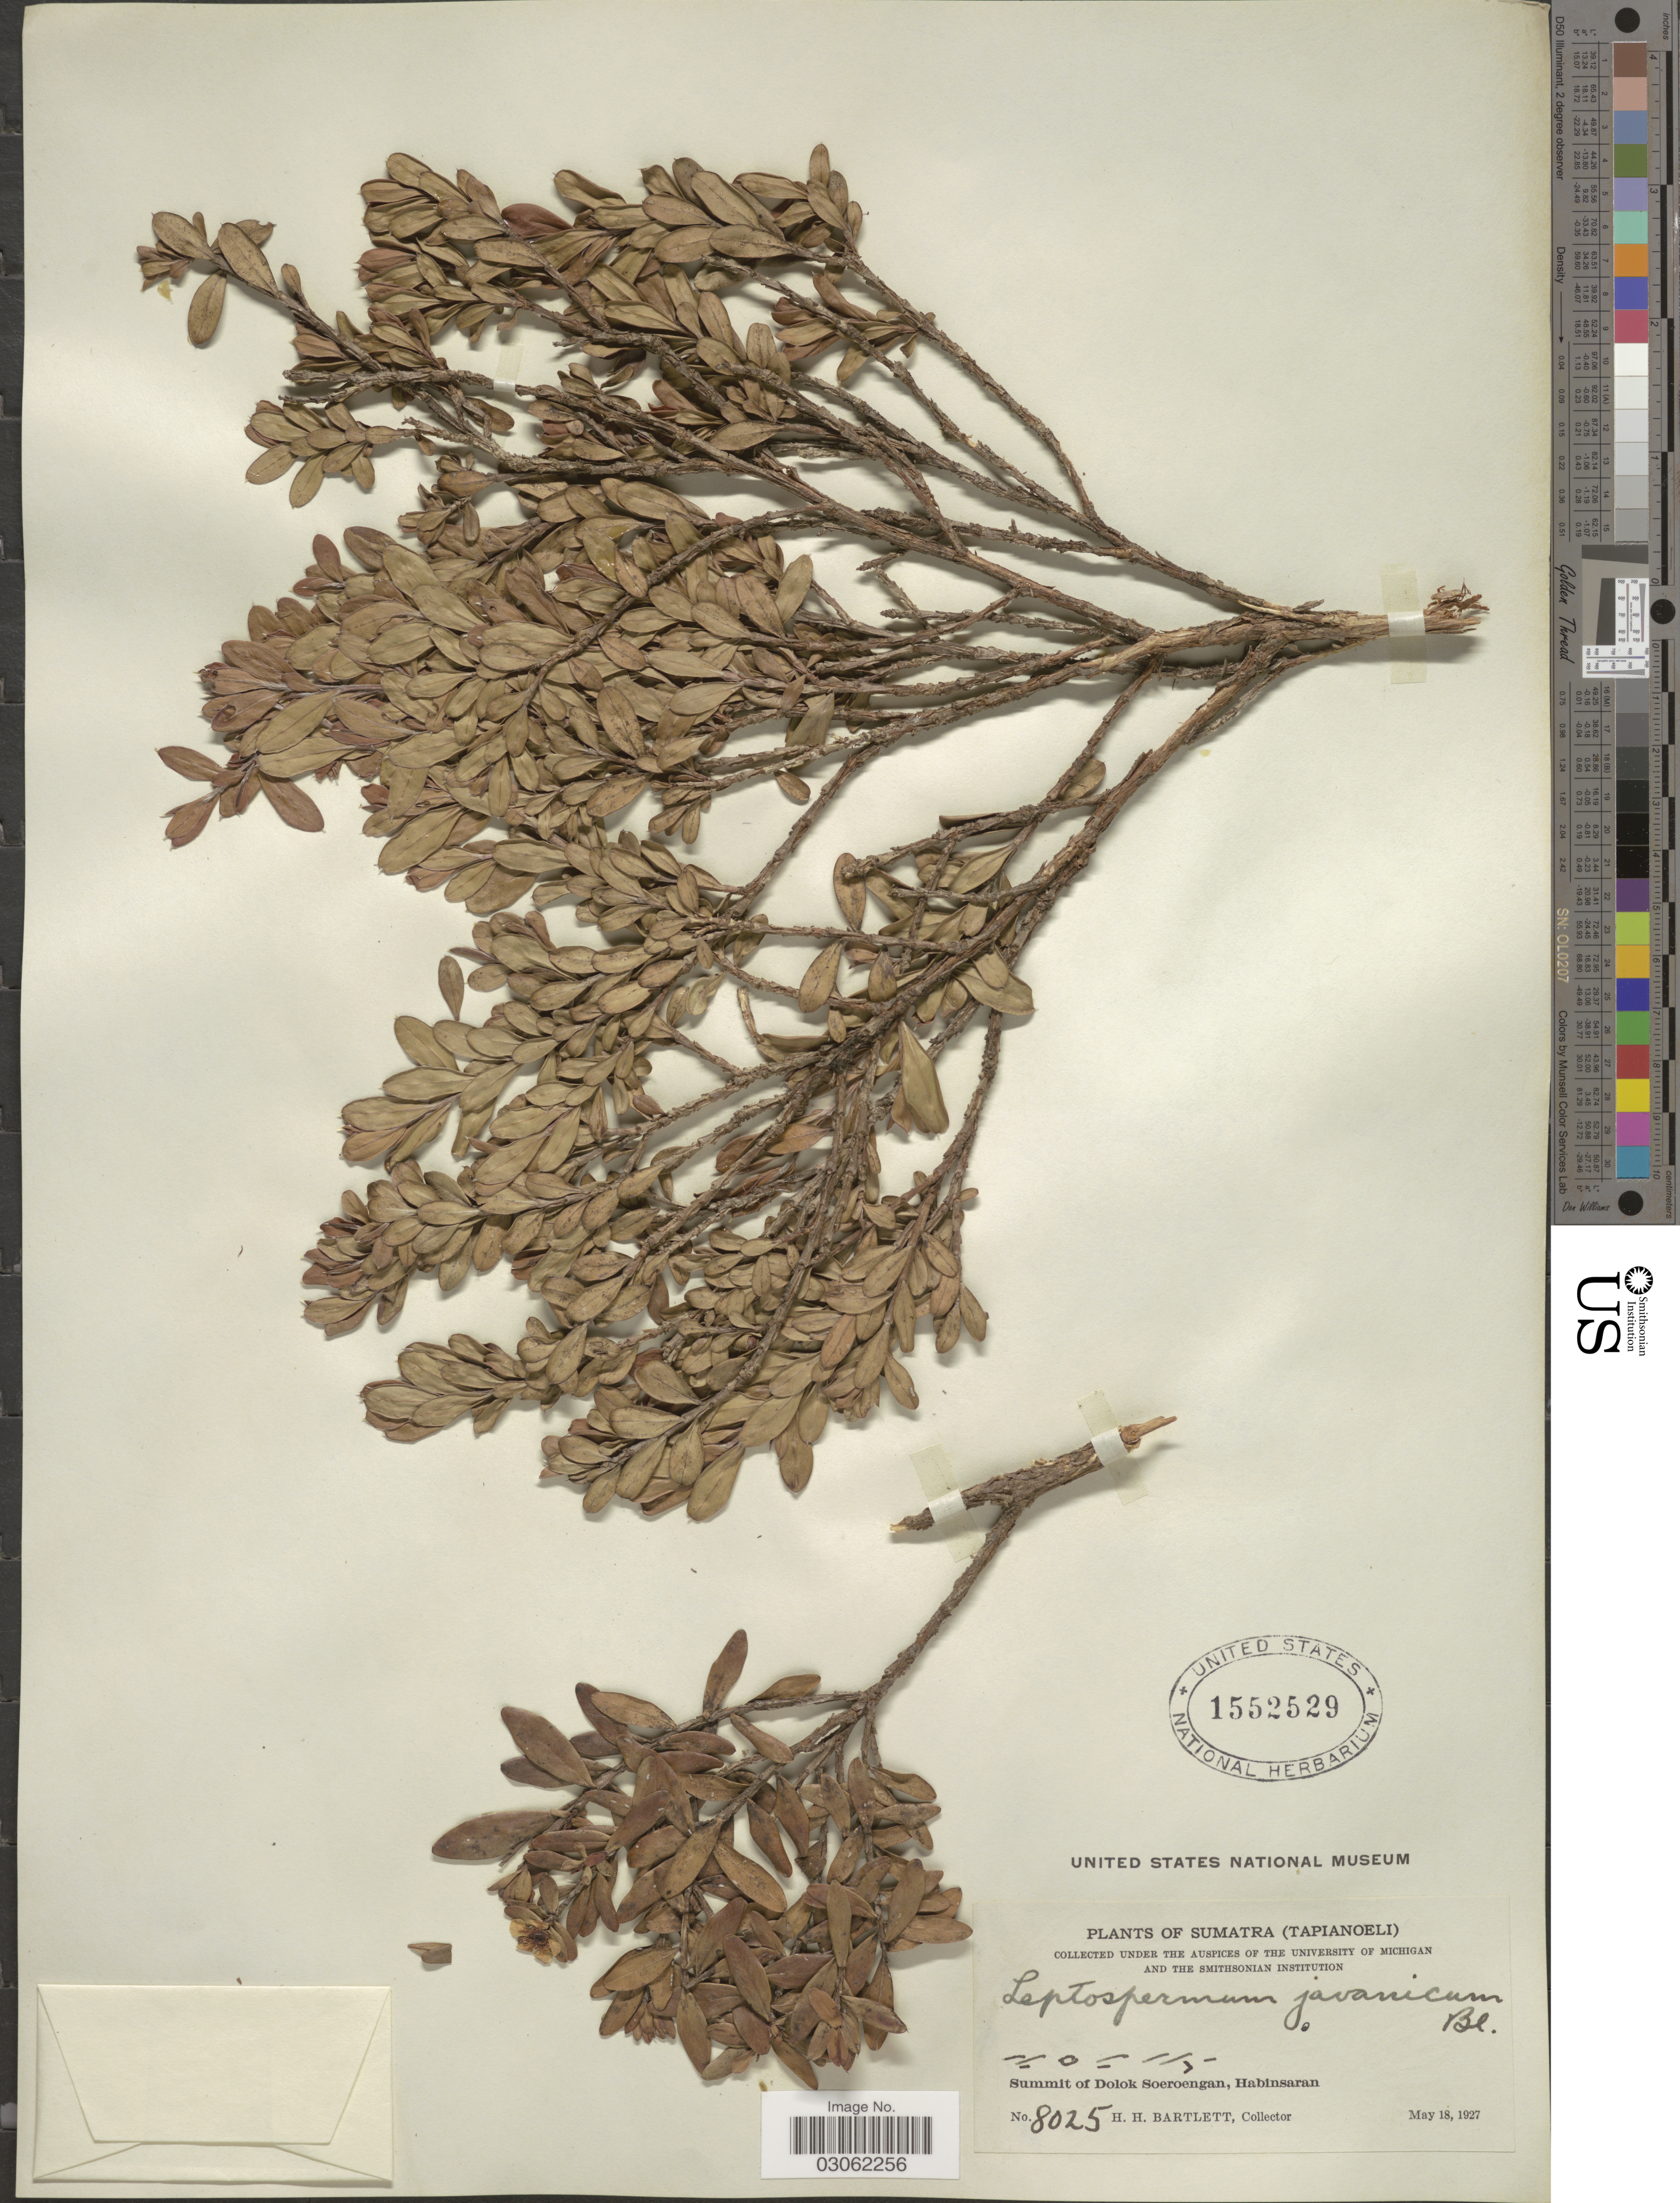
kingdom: Plantae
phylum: Tracheophyta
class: Magnoliopsida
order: Myrtales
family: Myrtaceae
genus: Leptospermum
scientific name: Leptospermum javanicum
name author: Blume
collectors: H. H. Bartlett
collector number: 8025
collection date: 1927-05-18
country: Indonesia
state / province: Sumatra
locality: Tapianoeli. Summit of Dolok Soeroengan, Habinsaran.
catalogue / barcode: US 1552529